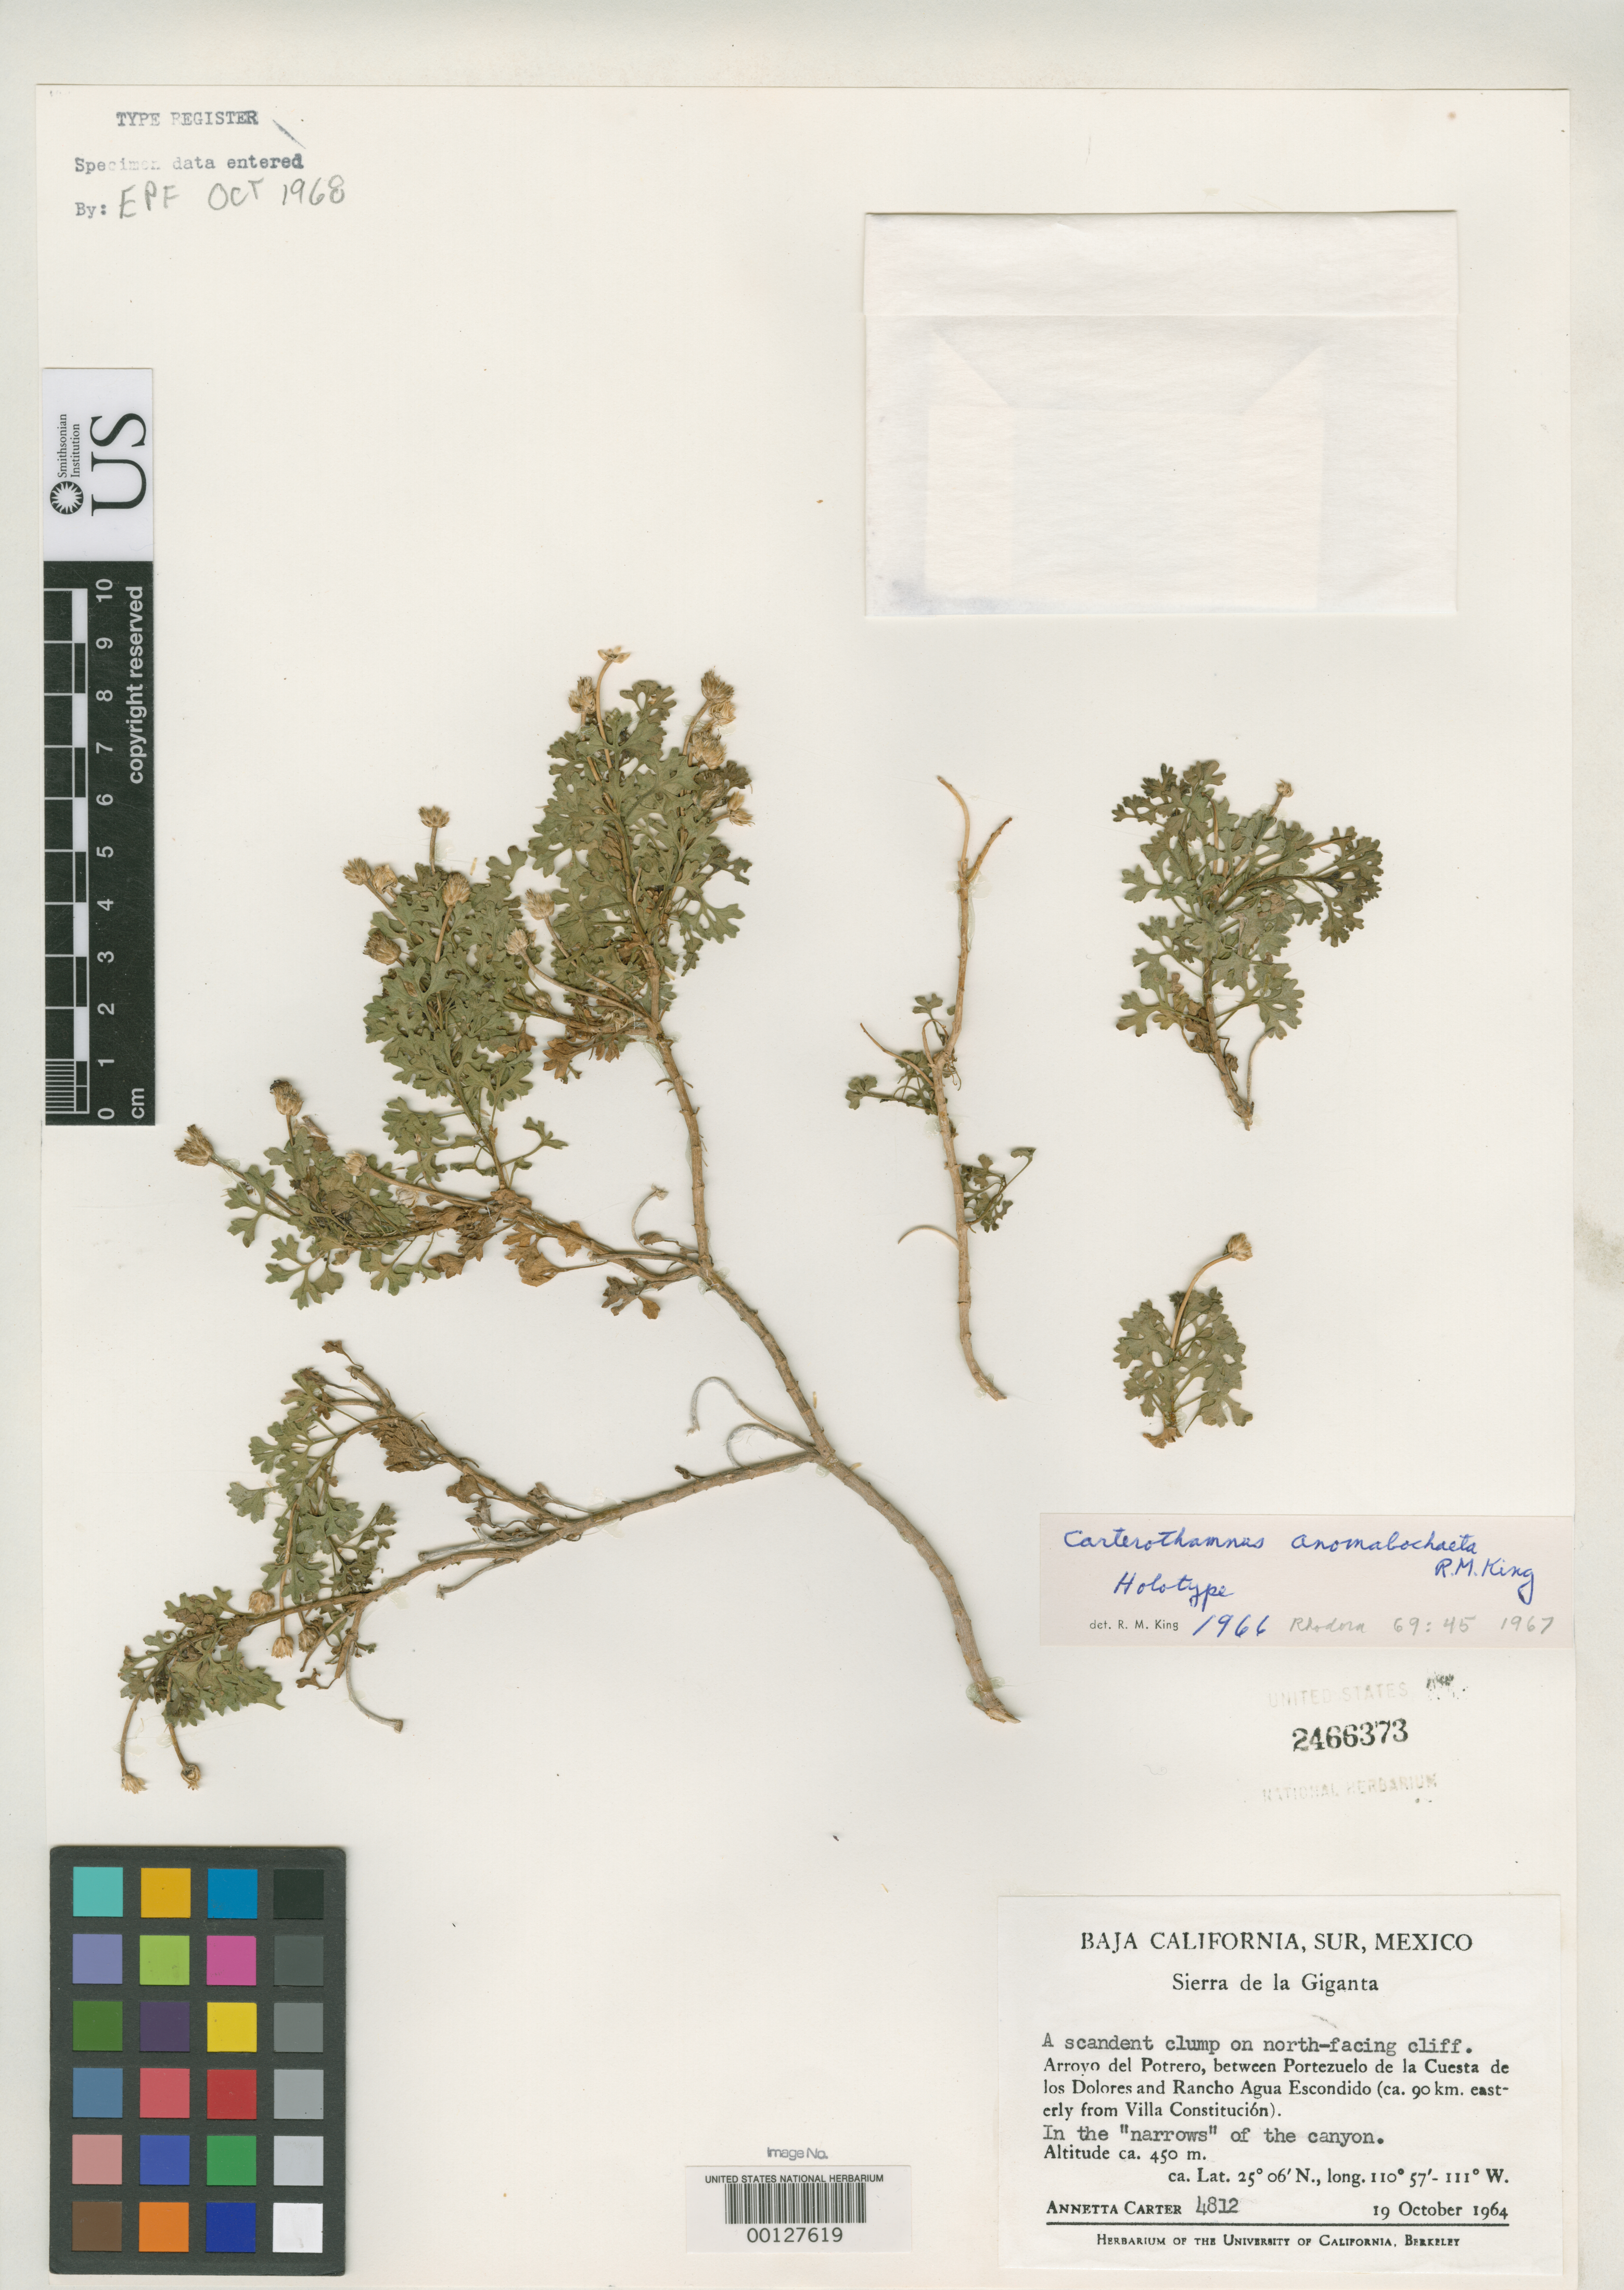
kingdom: Plantae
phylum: Tracheophyta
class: Magnoliopsida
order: Asterales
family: Asteraceae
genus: Carterothamnus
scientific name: Carterothamnus anomalochaeta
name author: R.M. King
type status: Holotype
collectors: A. M. Carter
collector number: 4812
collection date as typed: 19 Oct 1964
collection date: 1964-10-19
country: Mexico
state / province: Baja California Sur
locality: Sierra de La Giganta, Arroyo del Portrero.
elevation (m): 450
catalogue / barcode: US 2466373